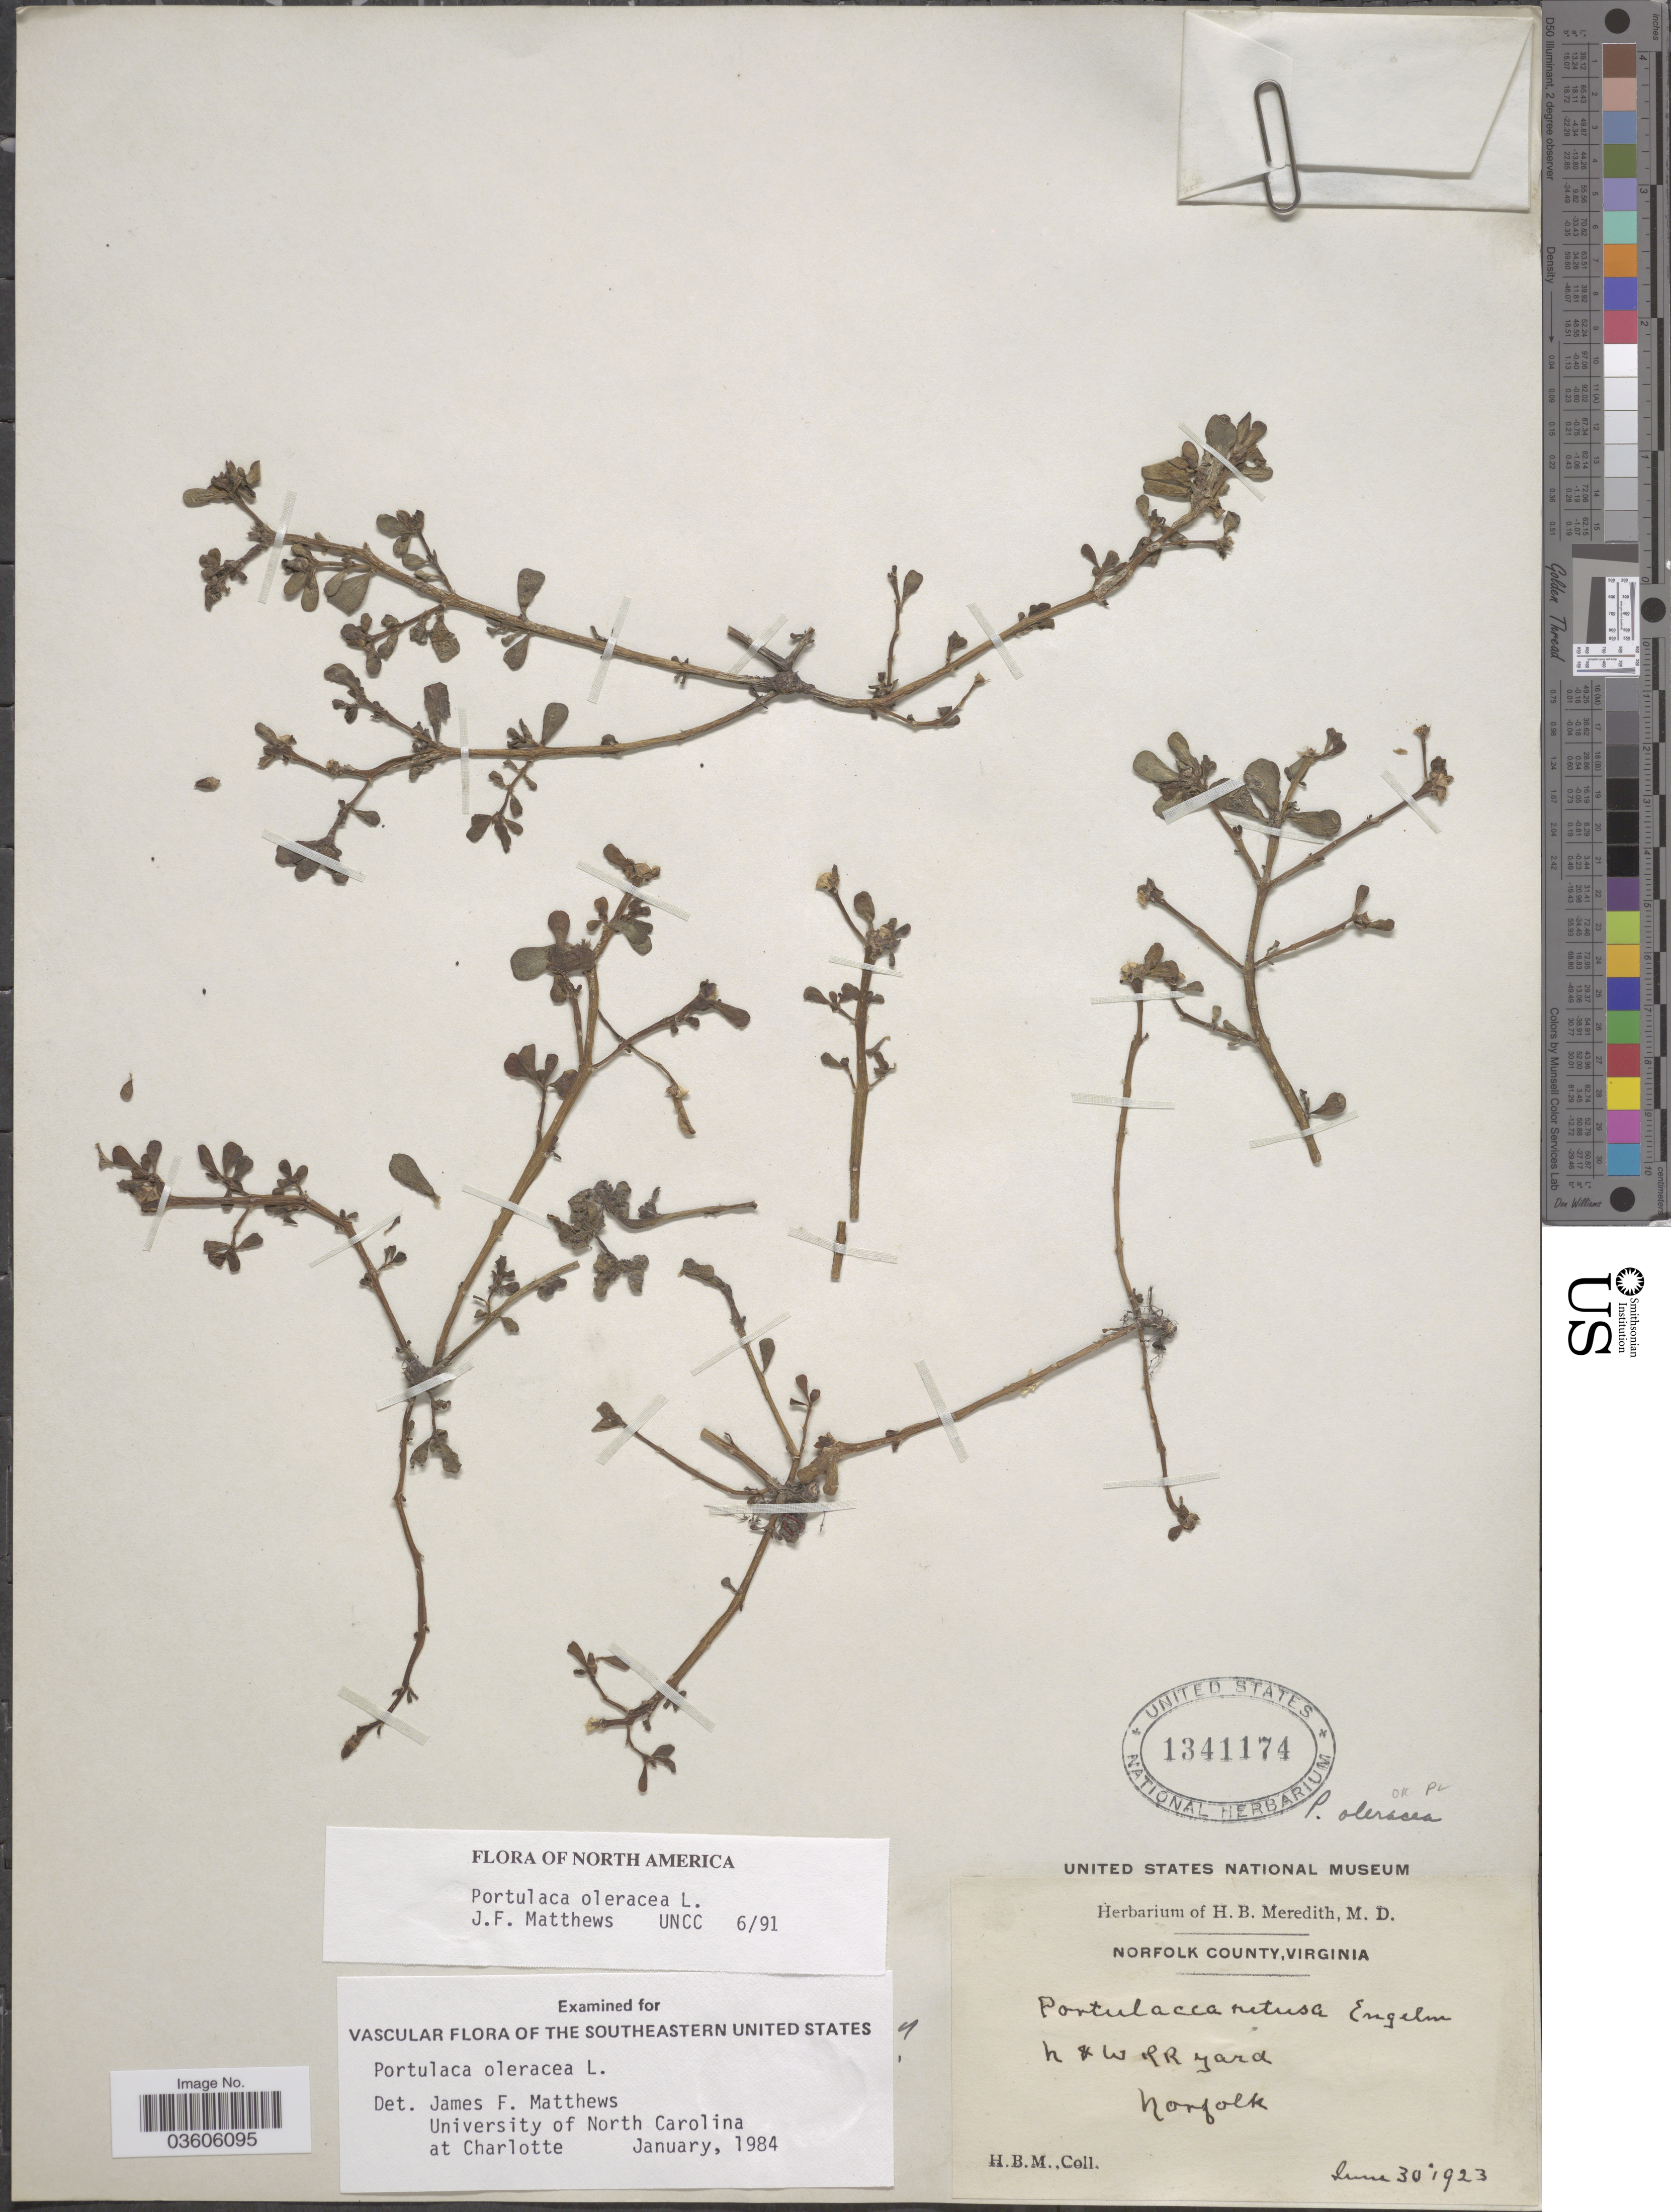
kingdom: Plantae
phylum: Tracheophyta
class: Magnoliopsida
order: Caryophyllales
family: Portulacaceae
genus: Portulaca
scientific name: Portulaca oleracea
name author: L.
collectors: H. Meredith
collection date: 1923-06-30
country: United States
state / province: Virginia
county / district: City of Norfolk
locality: Norfolk County. N & W RR yard. Norfolk.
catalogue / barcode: US 1341174